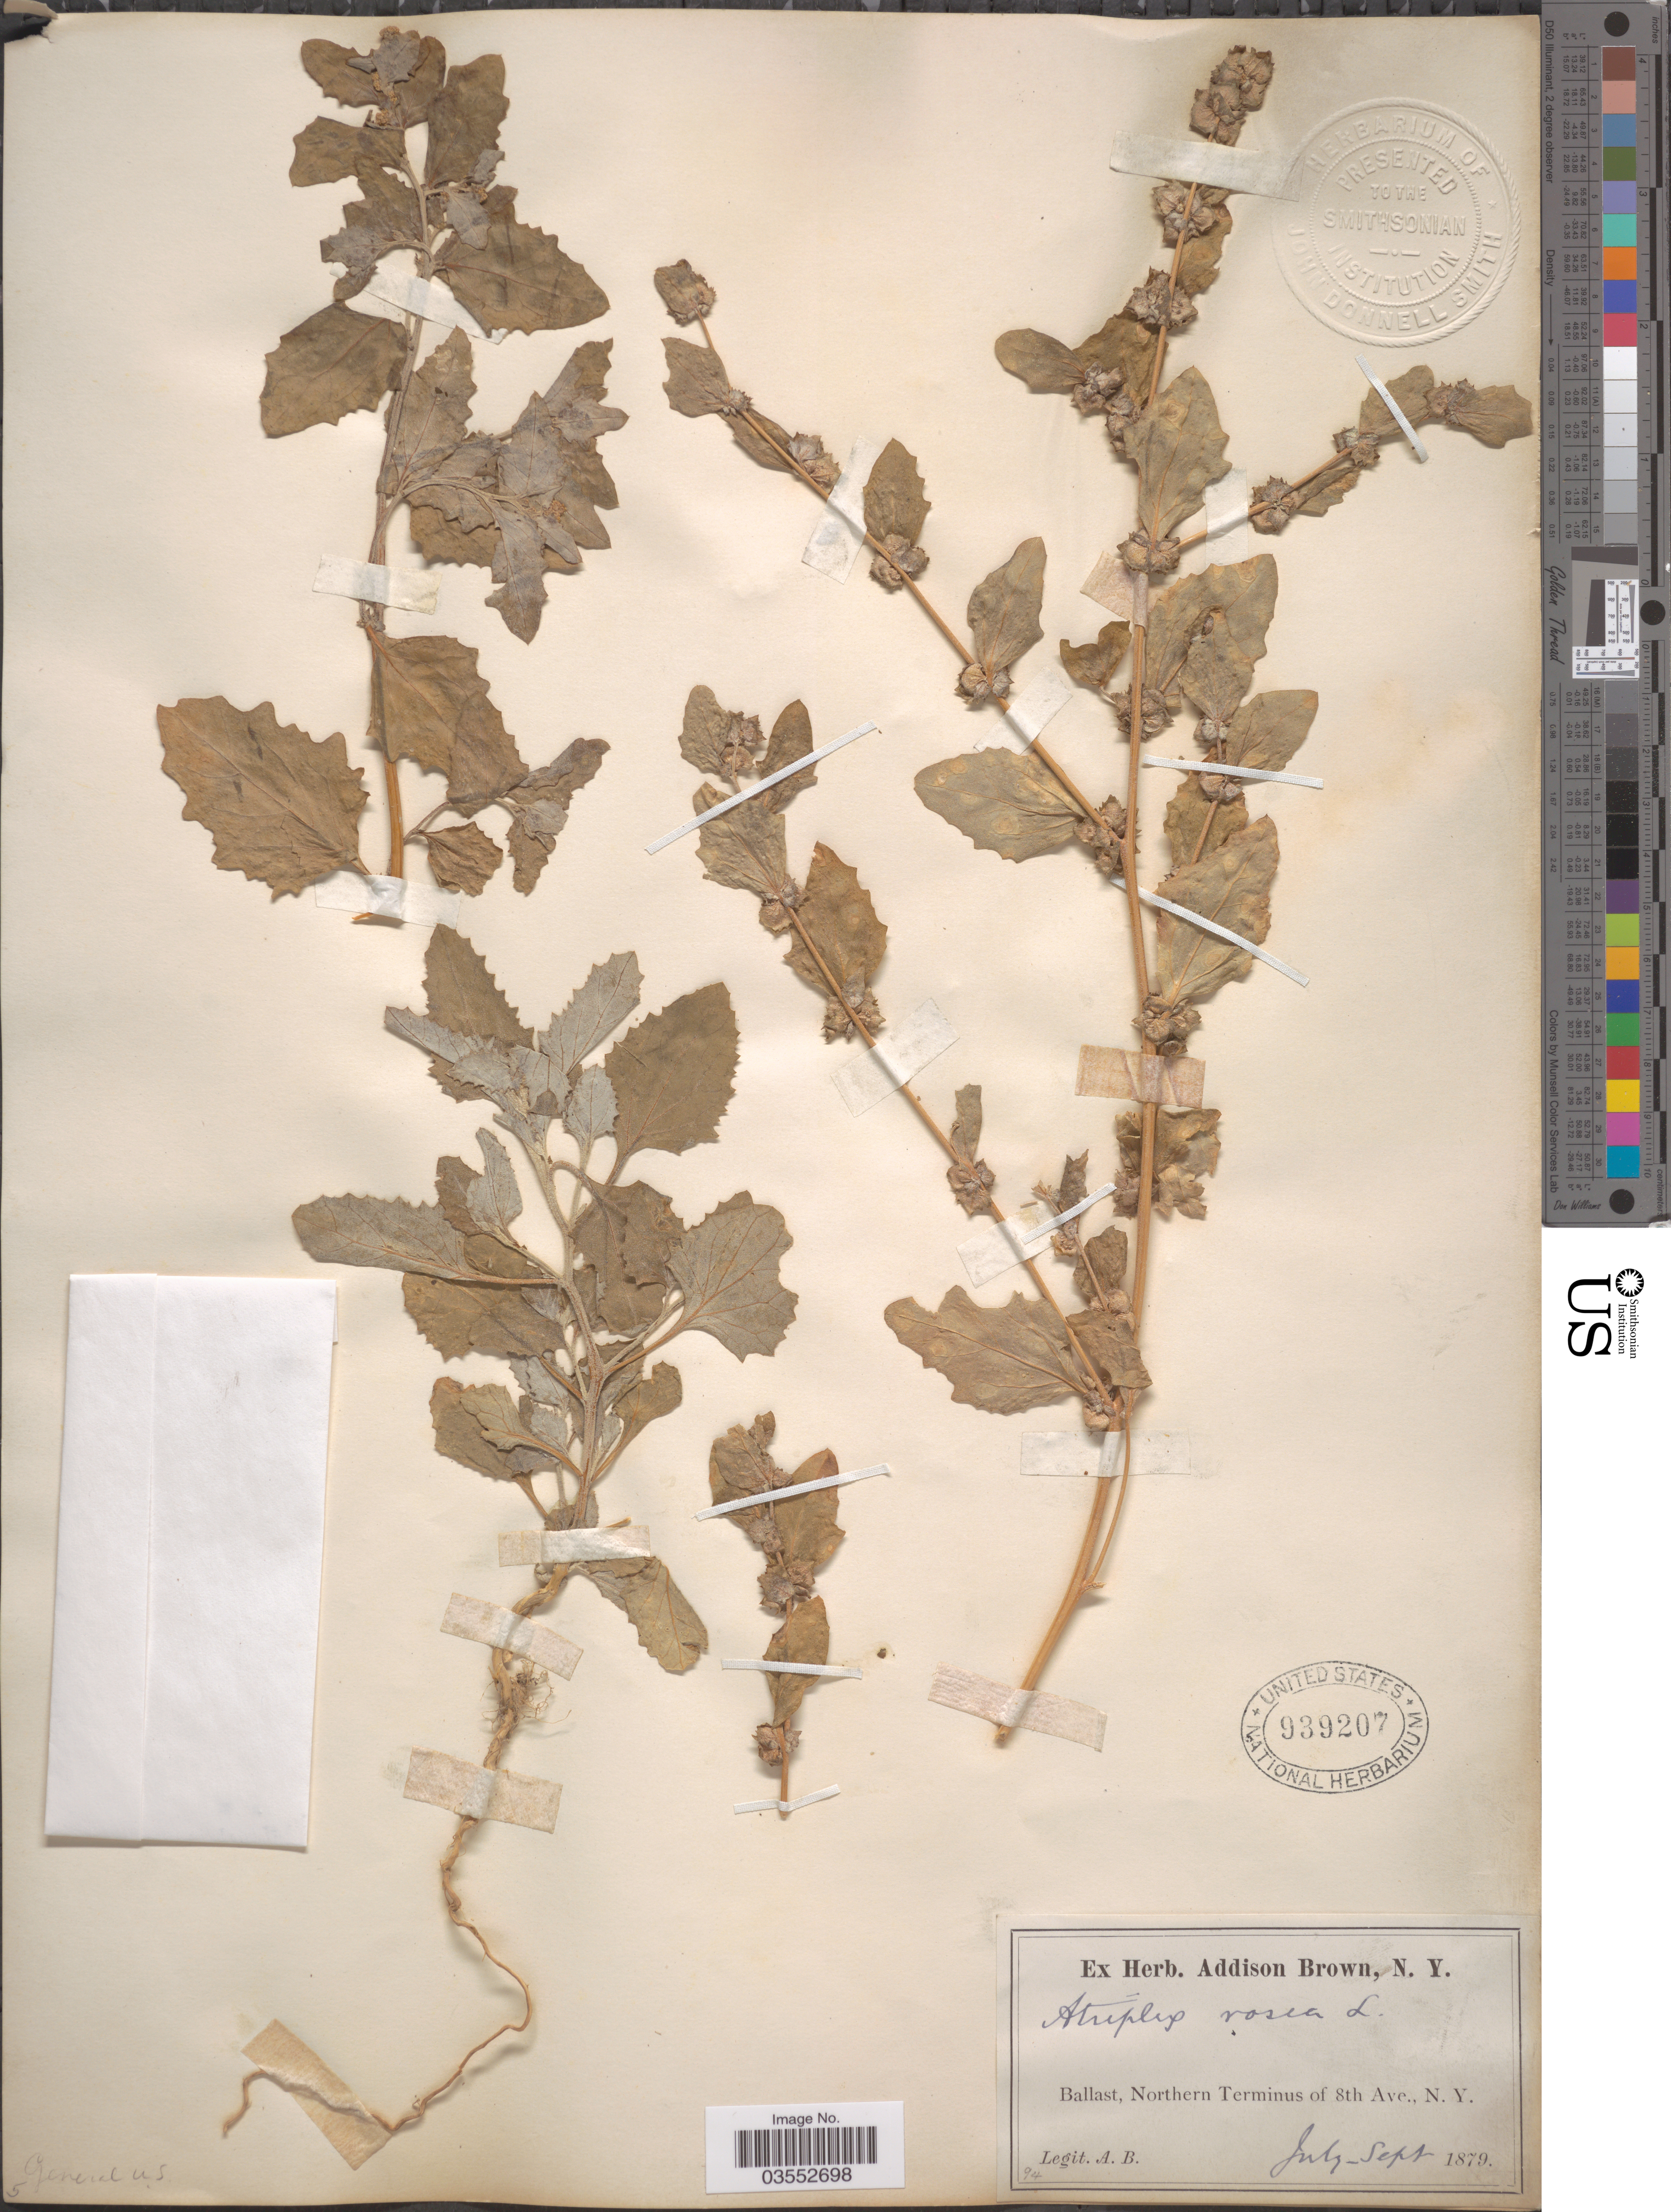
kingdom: Plantae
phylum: Tracheophyta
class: Magnoliopsida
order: Caryophyllales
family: Amaranthaceae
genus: Atriplex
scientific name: Atriplex rosea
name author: L.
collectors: A. Brown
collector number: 94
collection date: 1879-07/1879-09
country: United States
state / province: New York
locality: Ballast, Northern Terminus of 8th Ave.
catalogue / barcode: US 939207